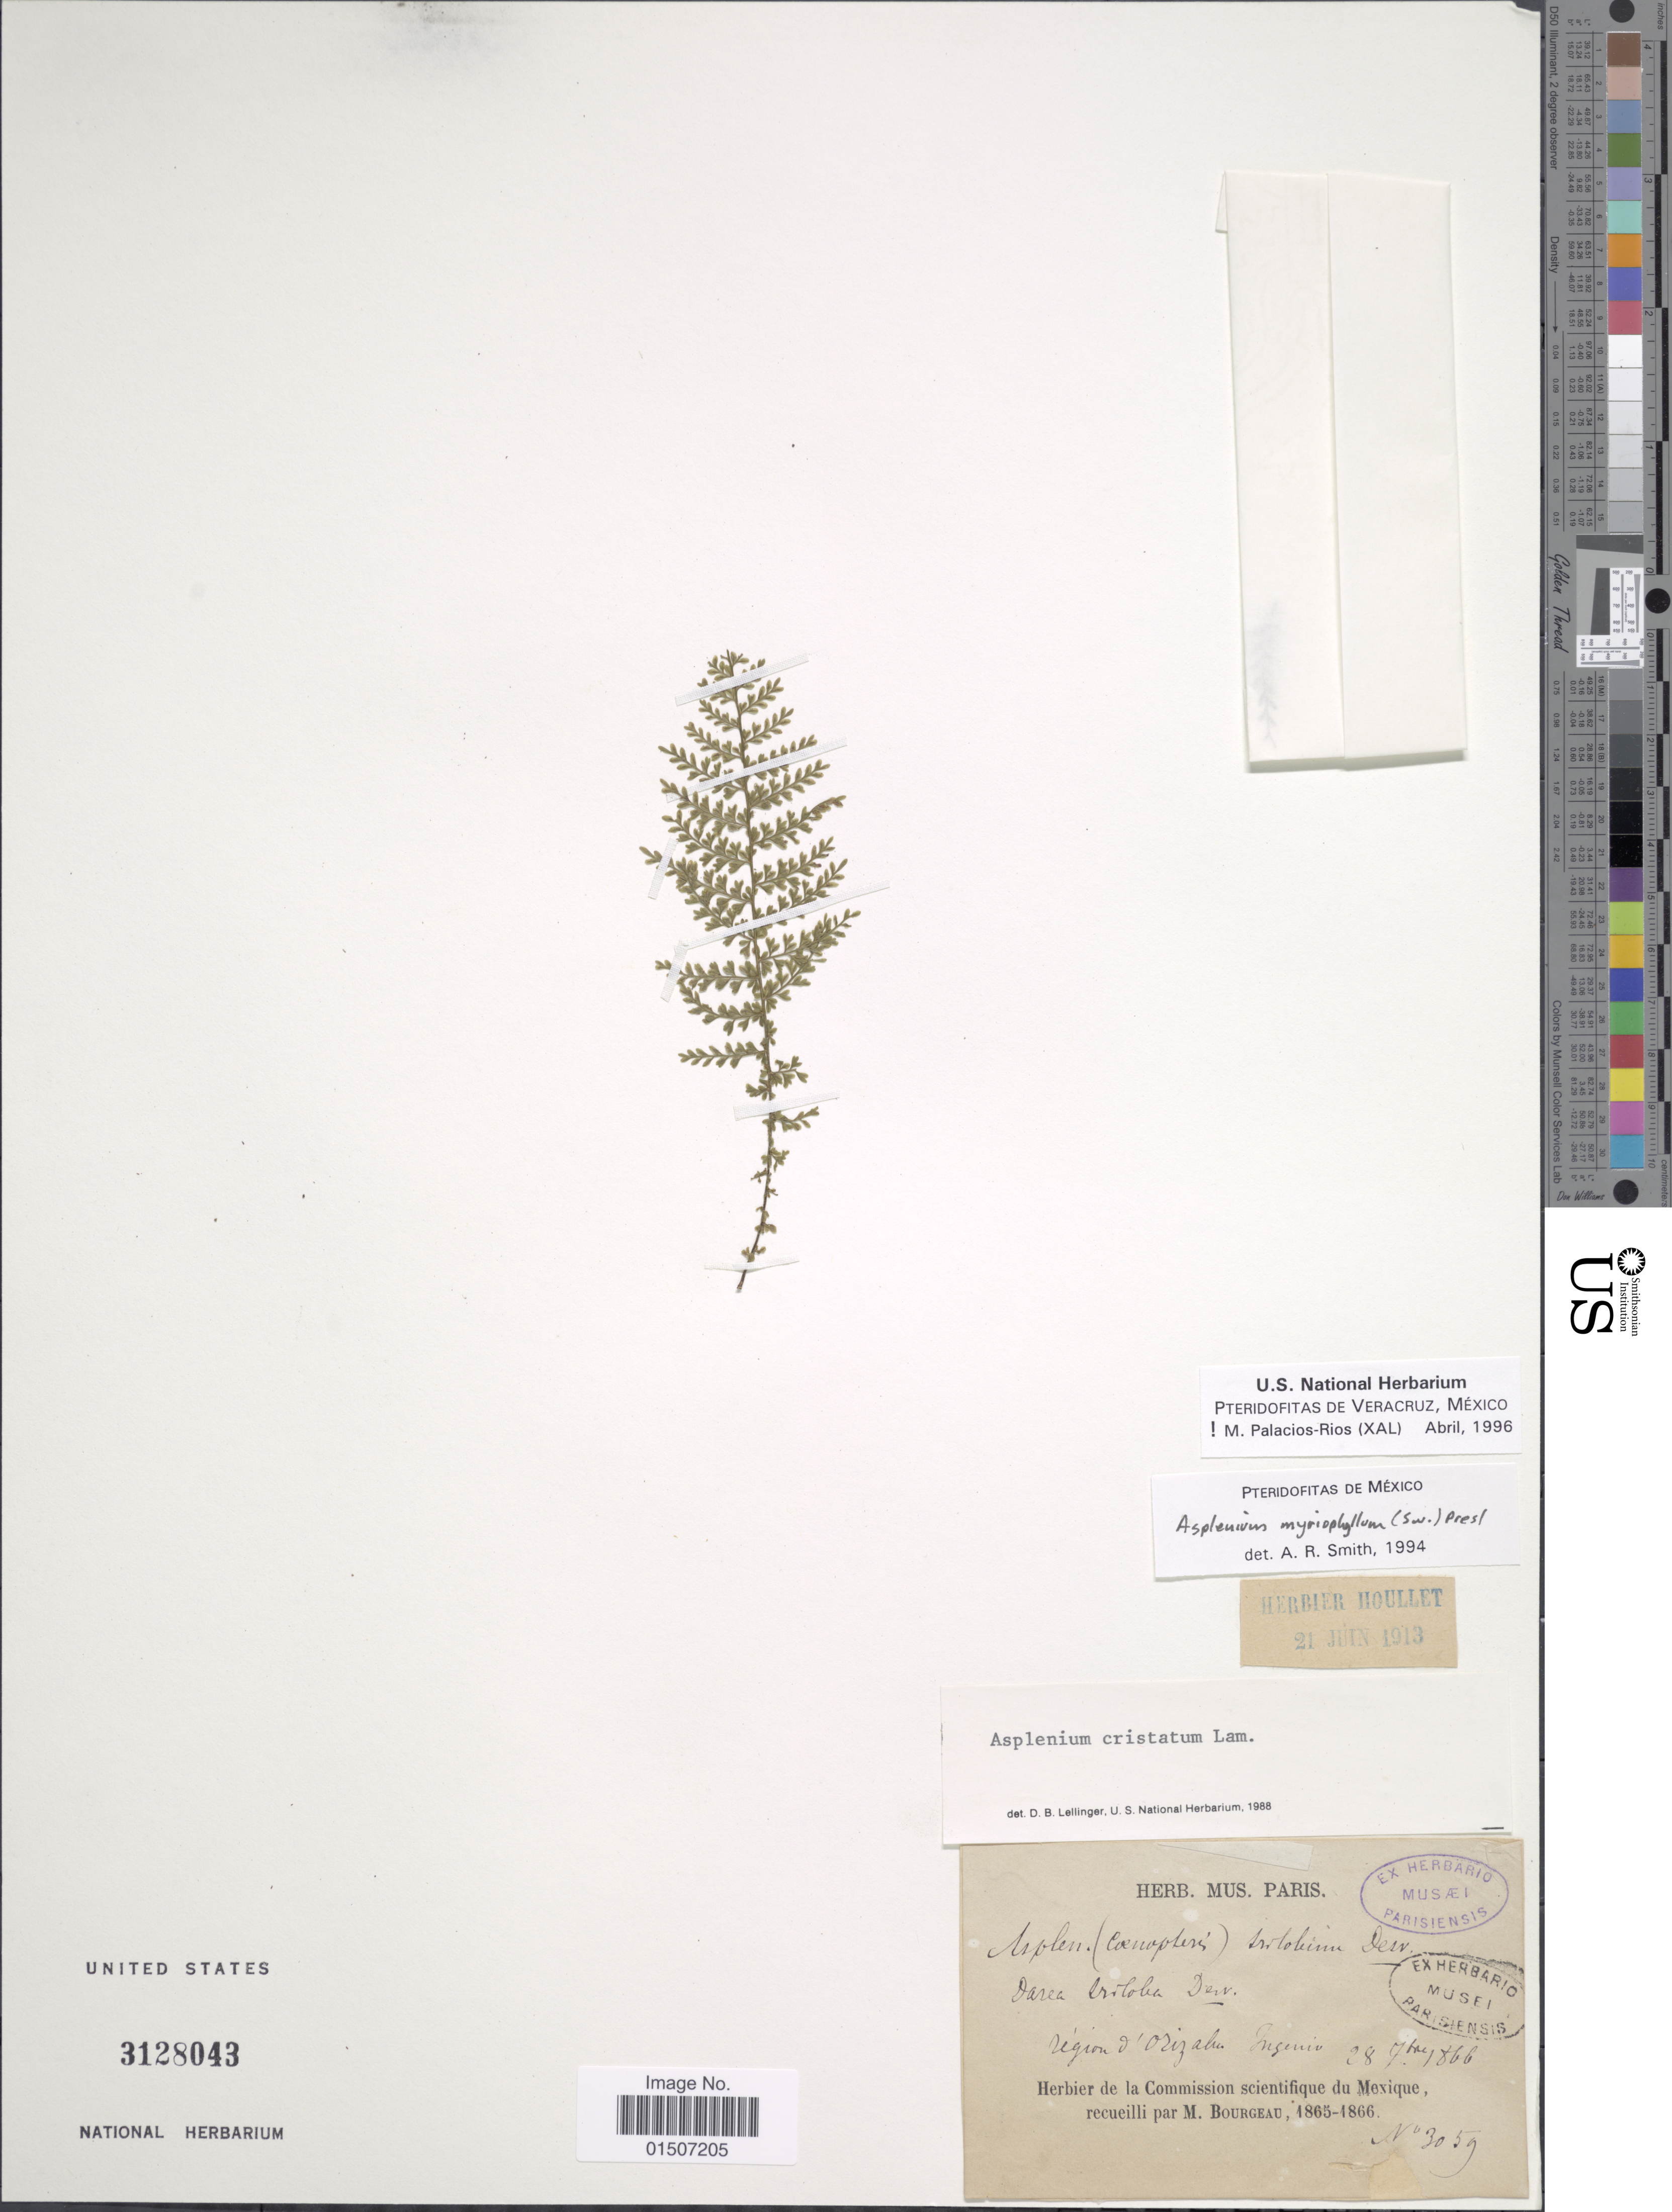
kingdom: Plantae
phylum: Tracheophyta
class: Polypodiopsida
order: Polypodiales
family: Aspleniaceae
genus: Asplenium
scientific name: Asplenium myriophyllum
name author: (Sw.) C. Presl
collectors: M. Bourgeau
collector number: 3059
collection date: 1865-09-28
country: Mexico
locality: Région d'Orizaba, Ingenio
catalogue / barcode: US 3128043